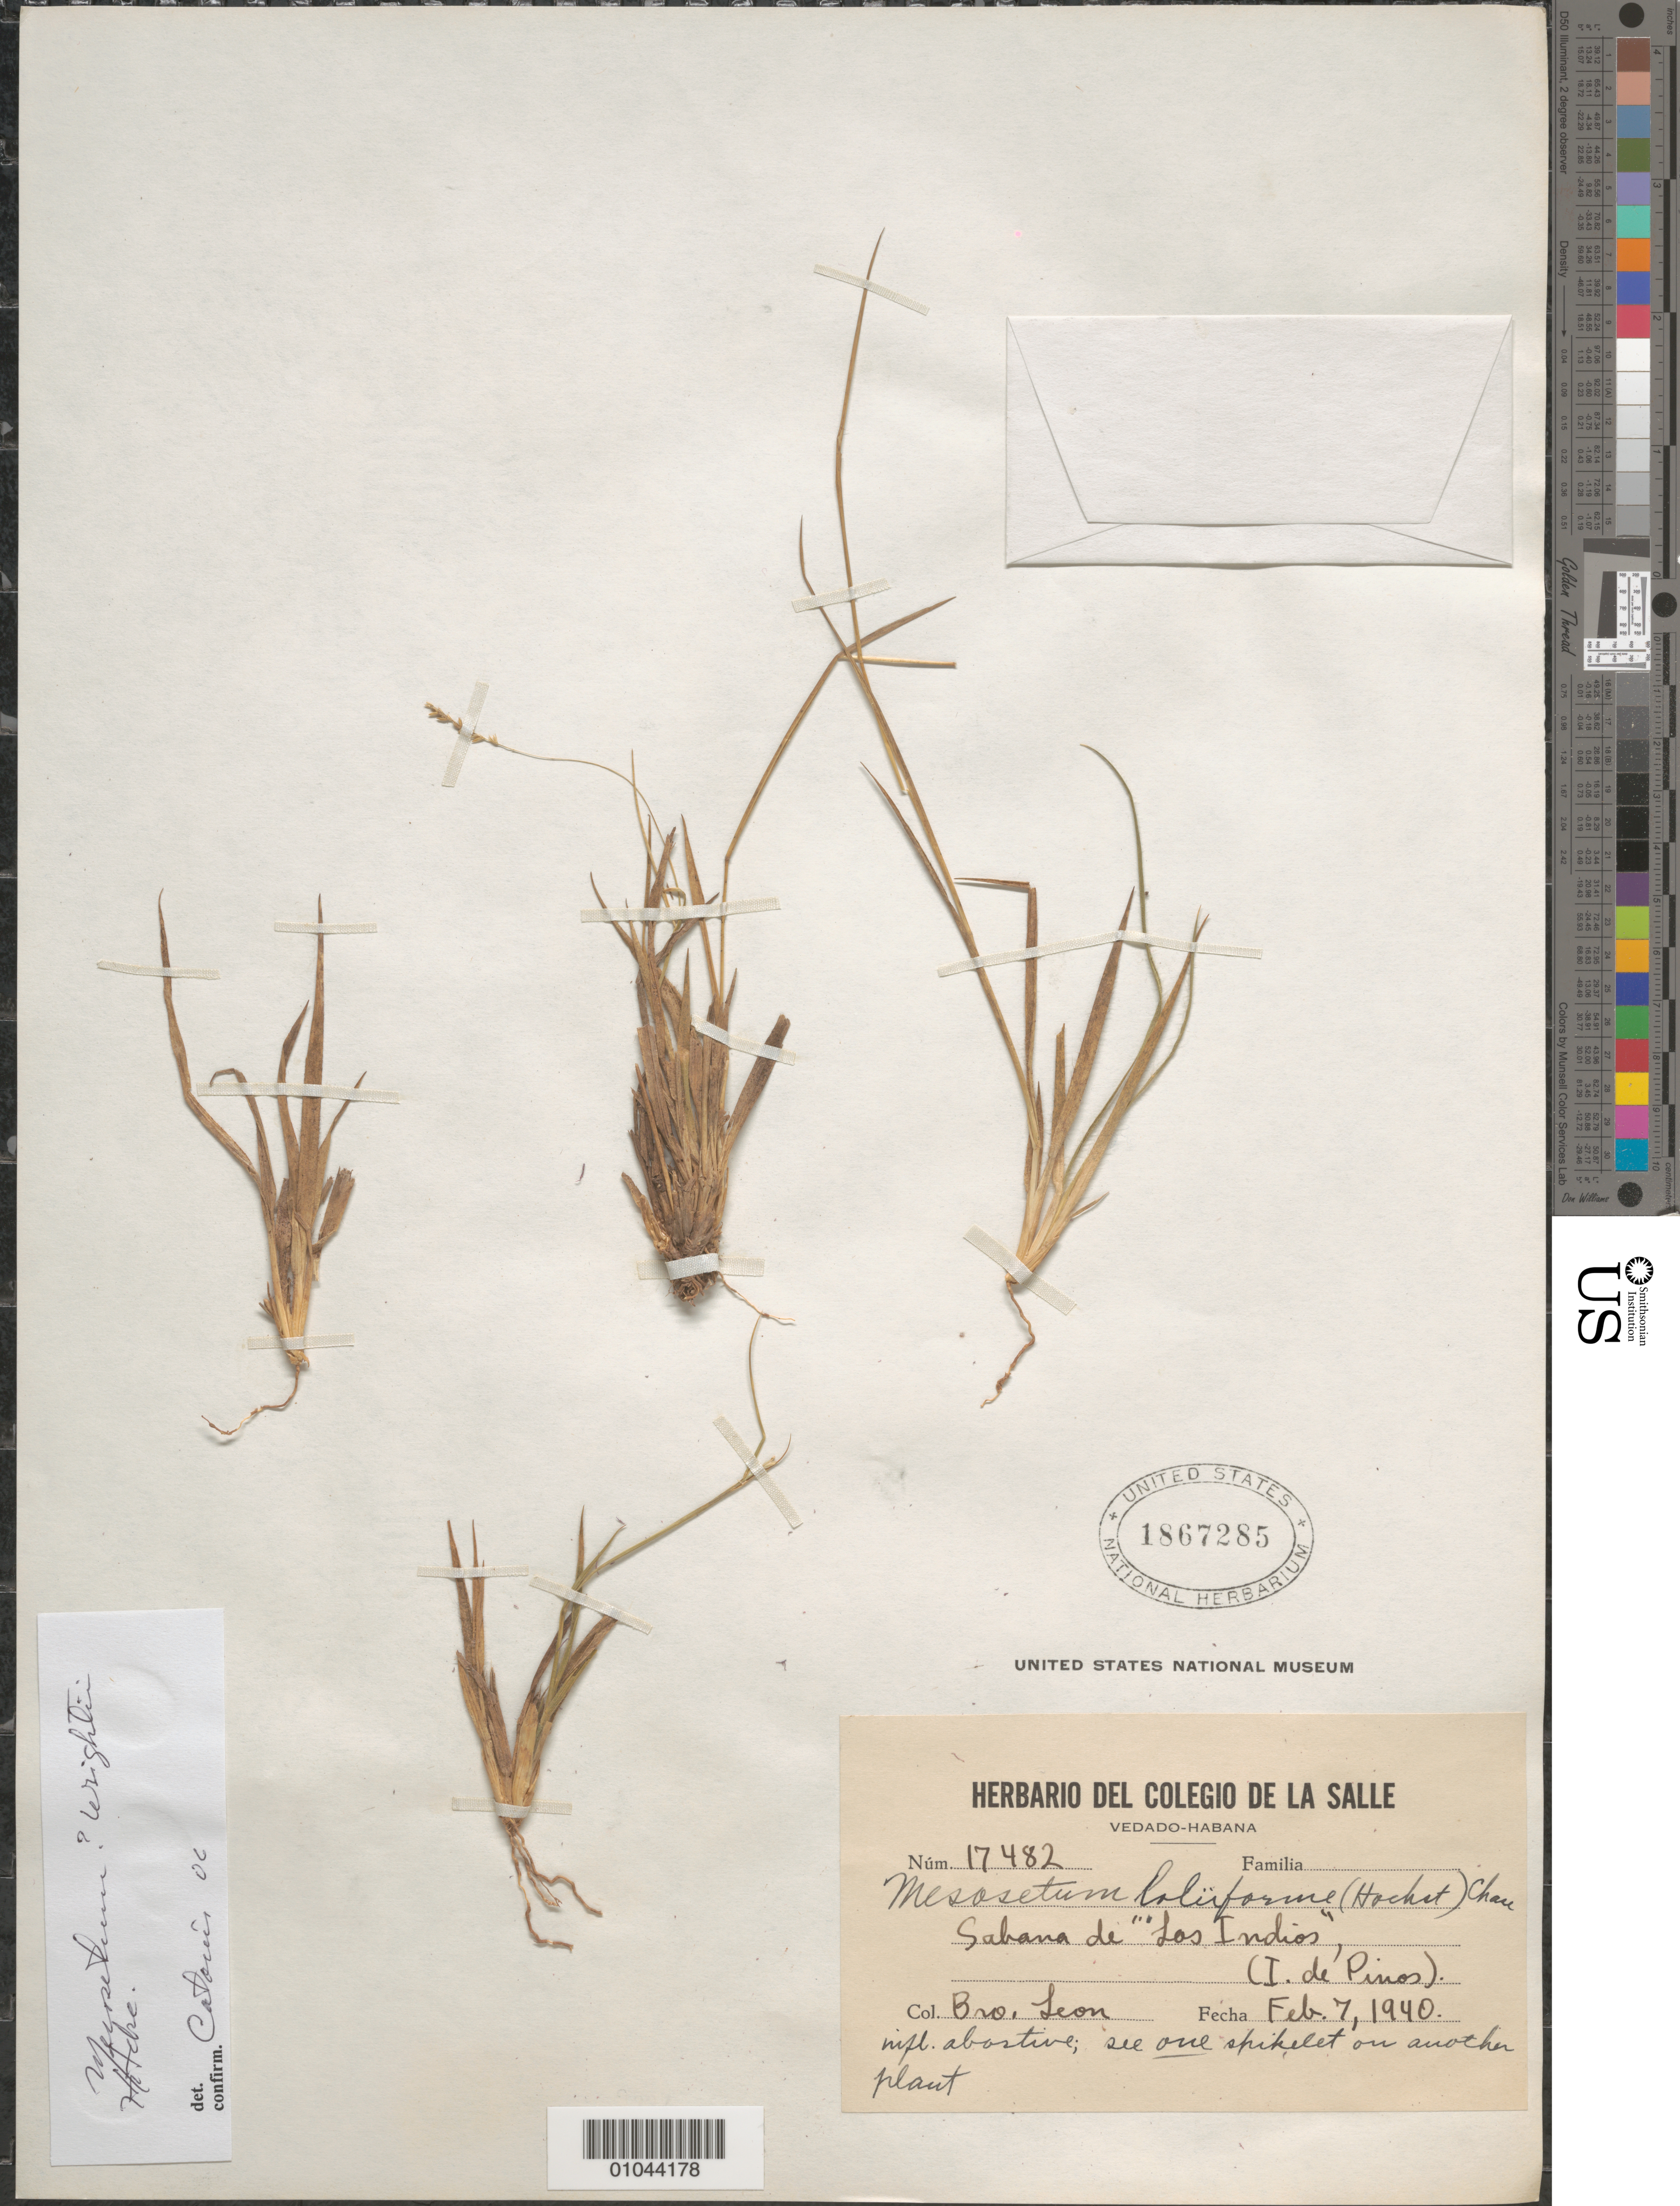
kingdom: Plantae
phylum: Tracheophyta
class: Liliopsida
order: Poales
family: Poaceae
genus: Mesosetum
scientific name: Mesosetum loliiforme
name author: (Hochst. ex Steud.) Chase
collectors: Bro. León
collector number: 17482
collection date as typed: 07 Feb 1940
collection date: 1940-02-07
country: Cuba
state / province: Isla de la Juventud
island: Isla de la Juventud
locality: Sabana de "Los Indios"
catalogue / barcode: US 1867285